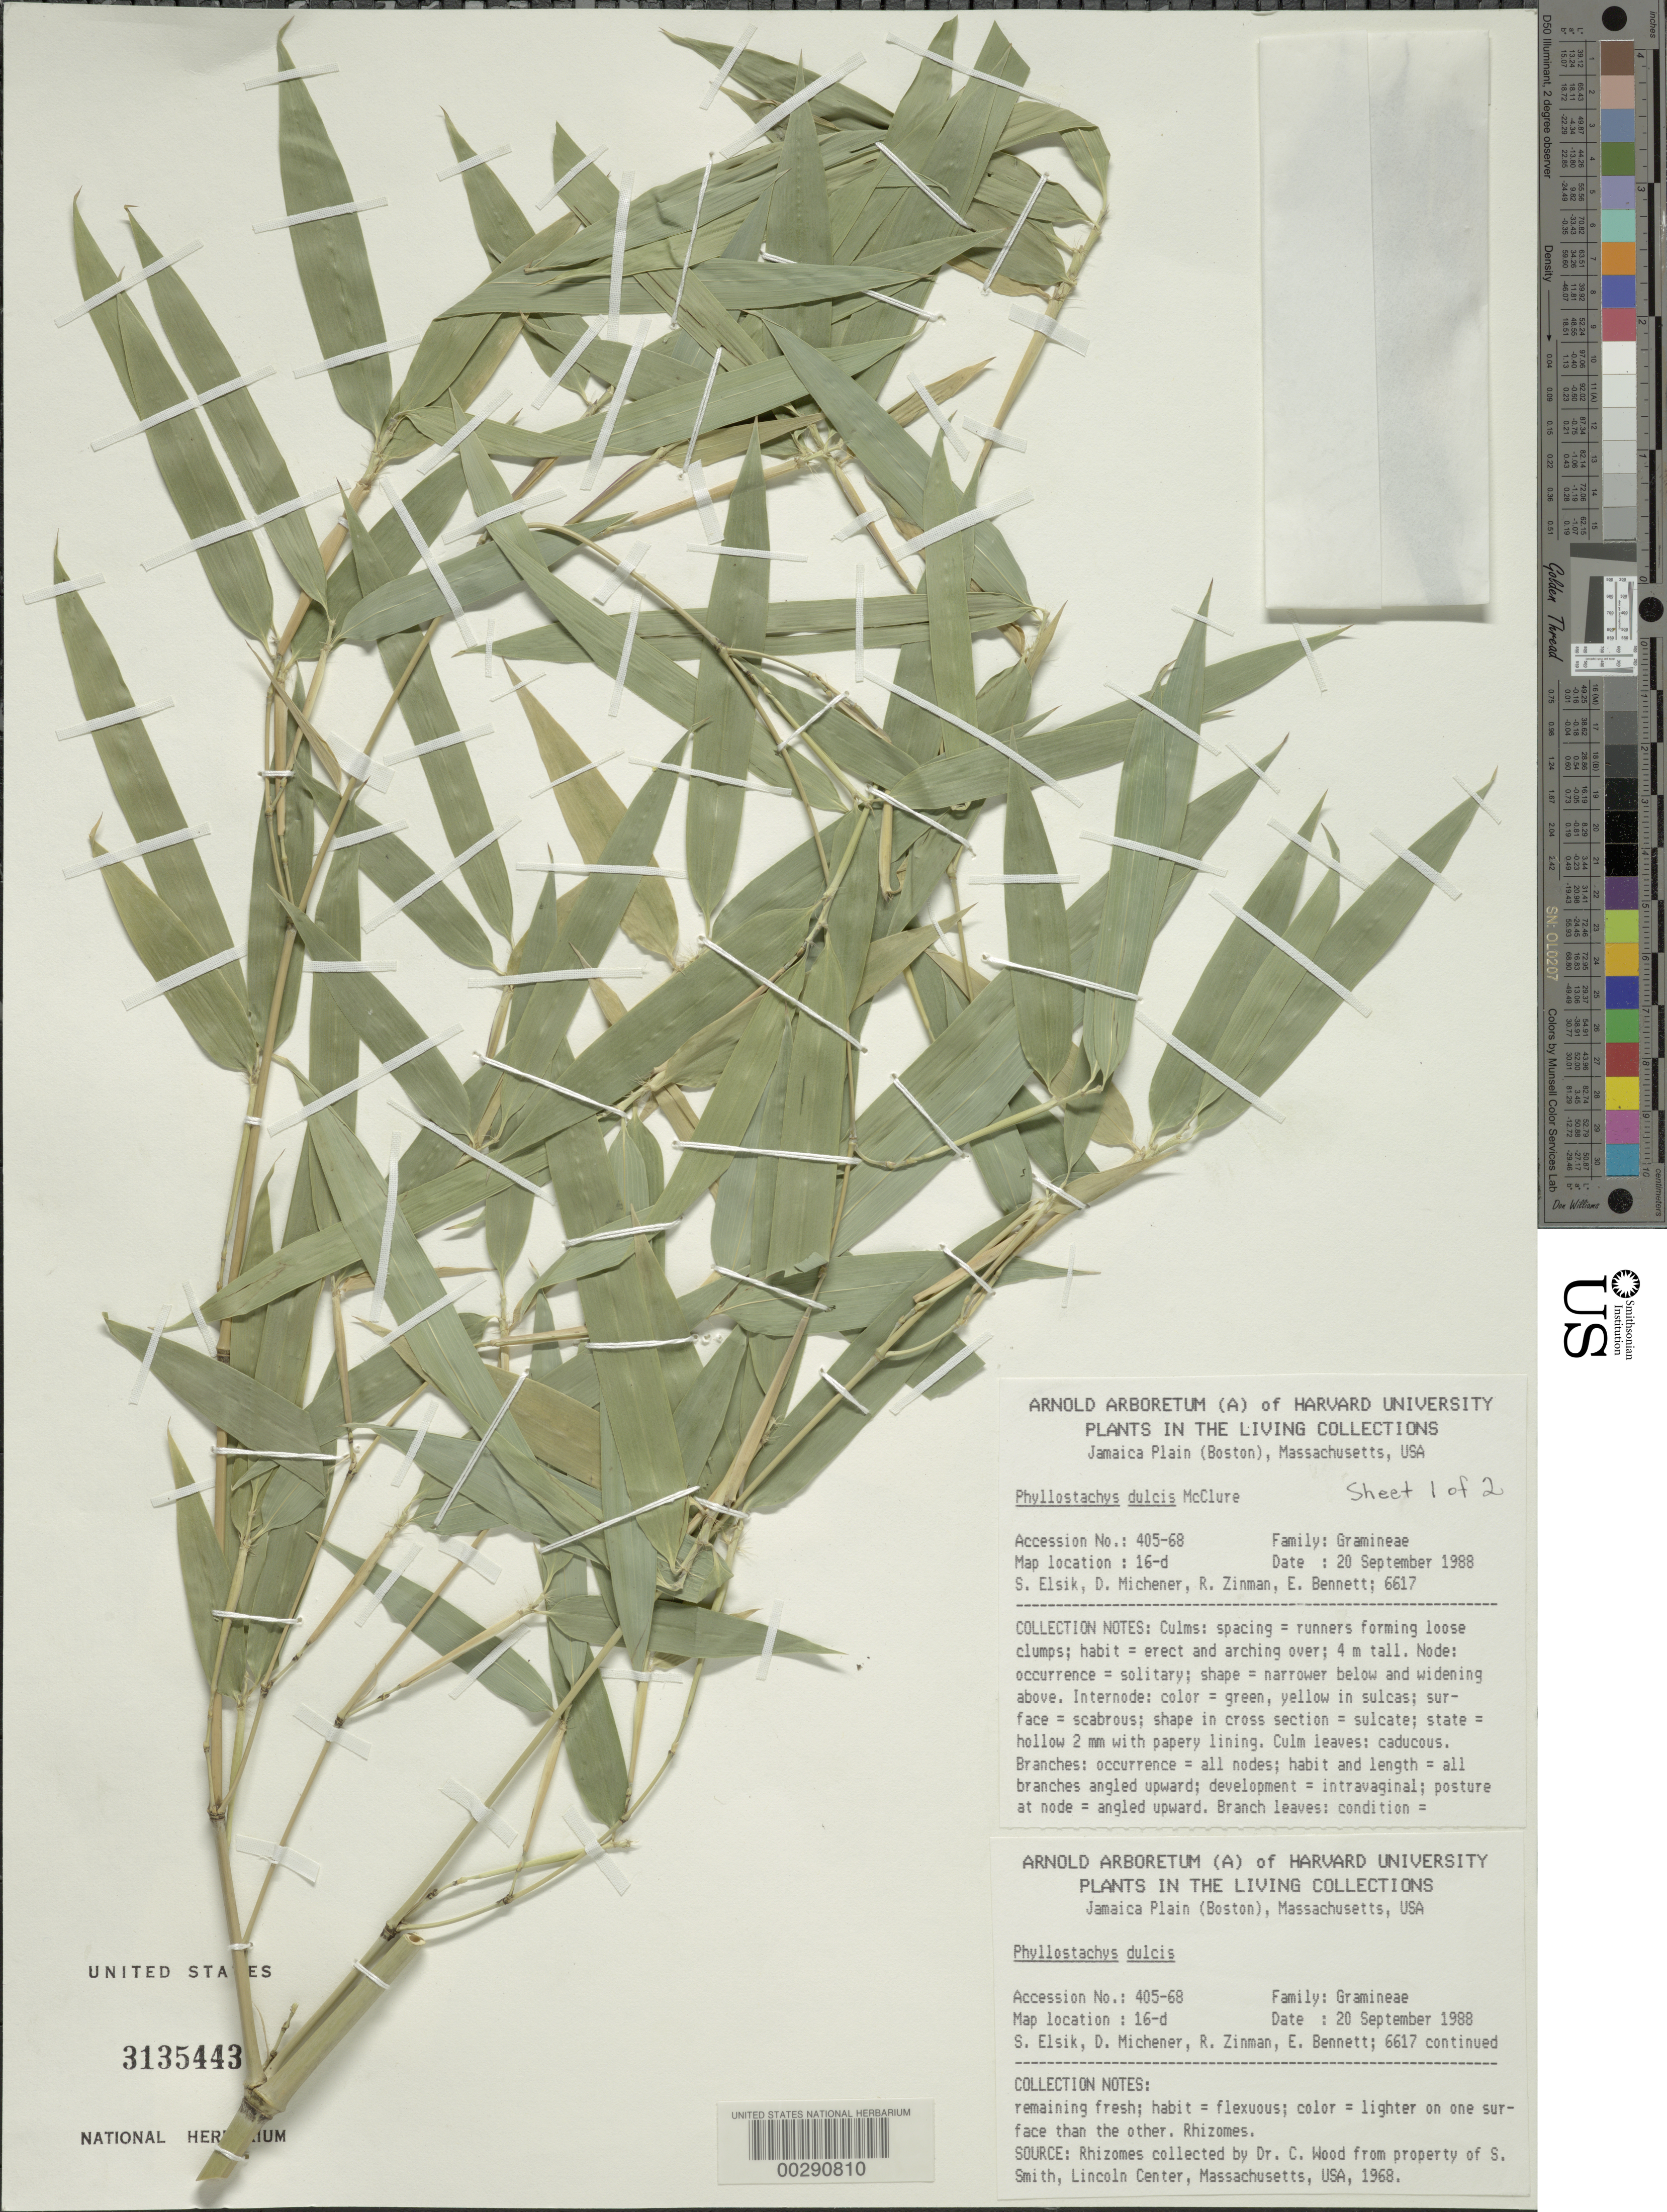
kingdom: Plantae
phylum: Tracheophyta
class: Liliopsida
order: Poales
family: Poaceae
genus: Phyllostachys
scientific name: Phyllostachys dulcis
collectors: S. Elsik, D. Michener, R. Zinman & E. Bennett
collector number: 6617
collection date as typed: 20 Sep 1988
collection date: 1988-09-20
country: United States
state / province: Florida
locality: Southern Florida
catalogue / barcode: US 3135443